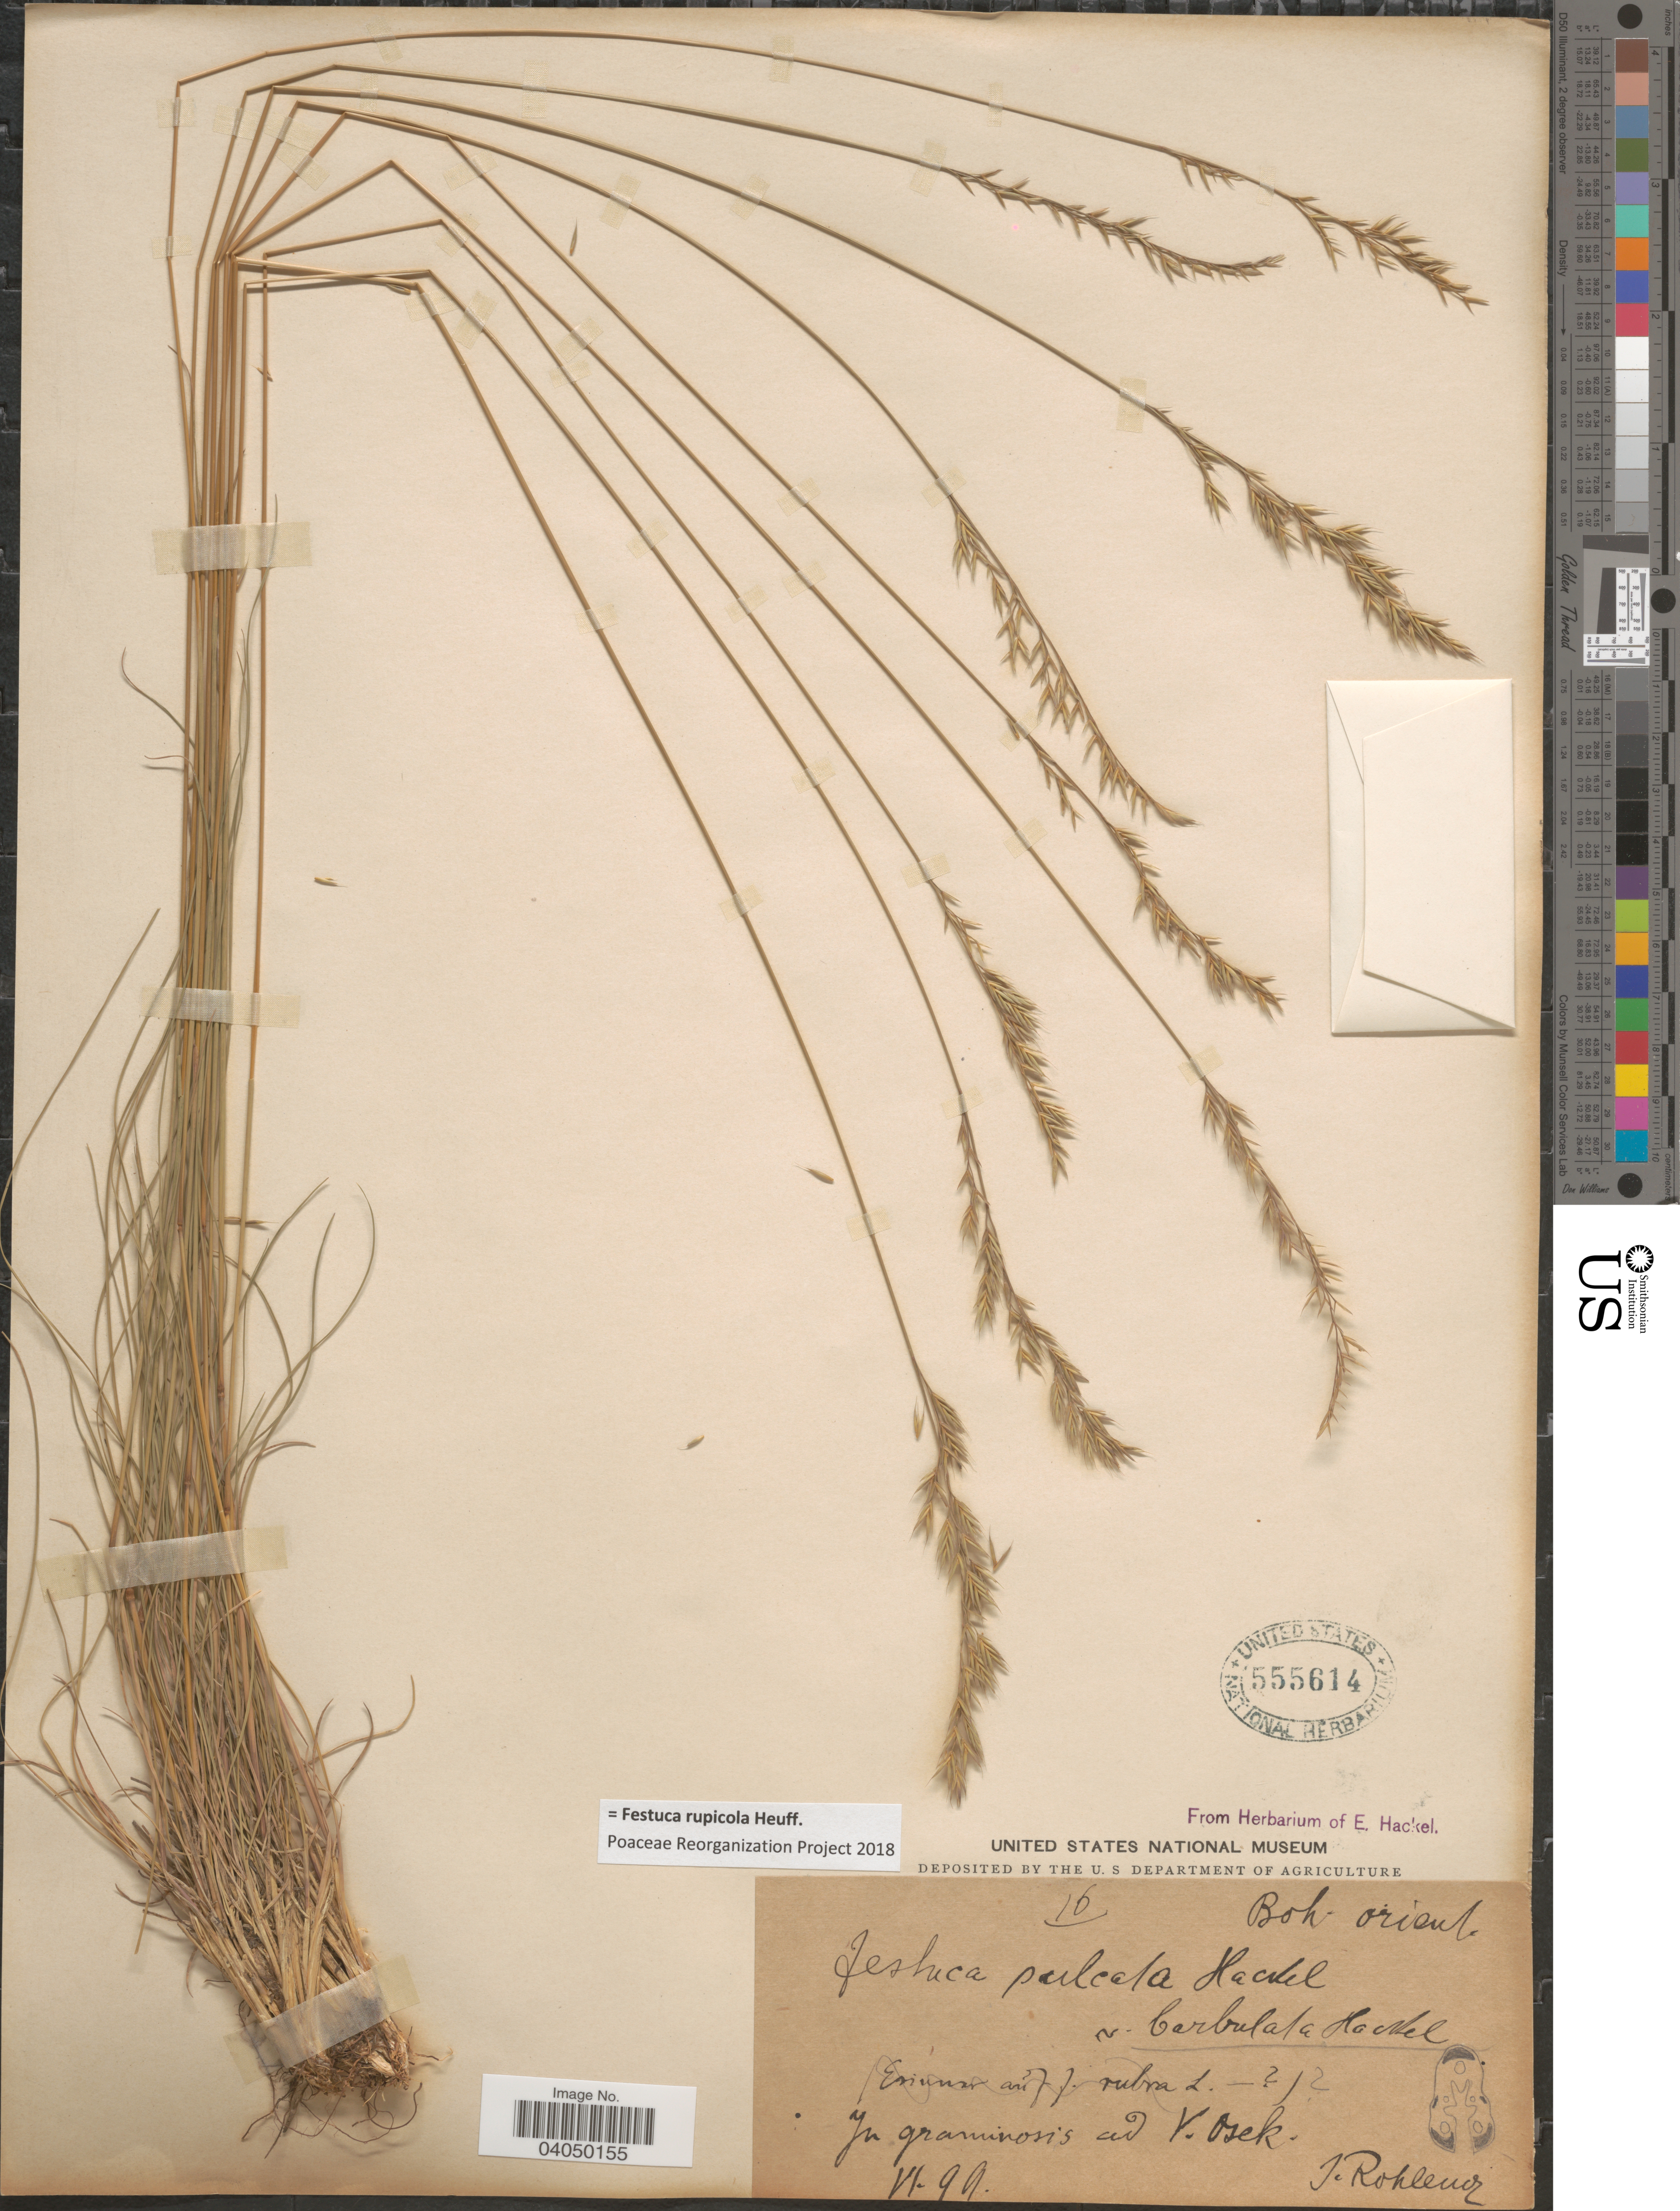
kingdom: Plantae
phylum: Tracheophyta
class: Liliopsida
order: Poales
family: Poaceae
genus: Festuca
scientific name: Festuca rupicola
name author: Heuff.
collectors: J. Rohlena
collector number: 16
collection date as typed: Transcribed d/m/y: /6/99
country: Czechia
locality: Boh. orient. In graminosis ad V. Osek.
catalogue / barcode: US 555614